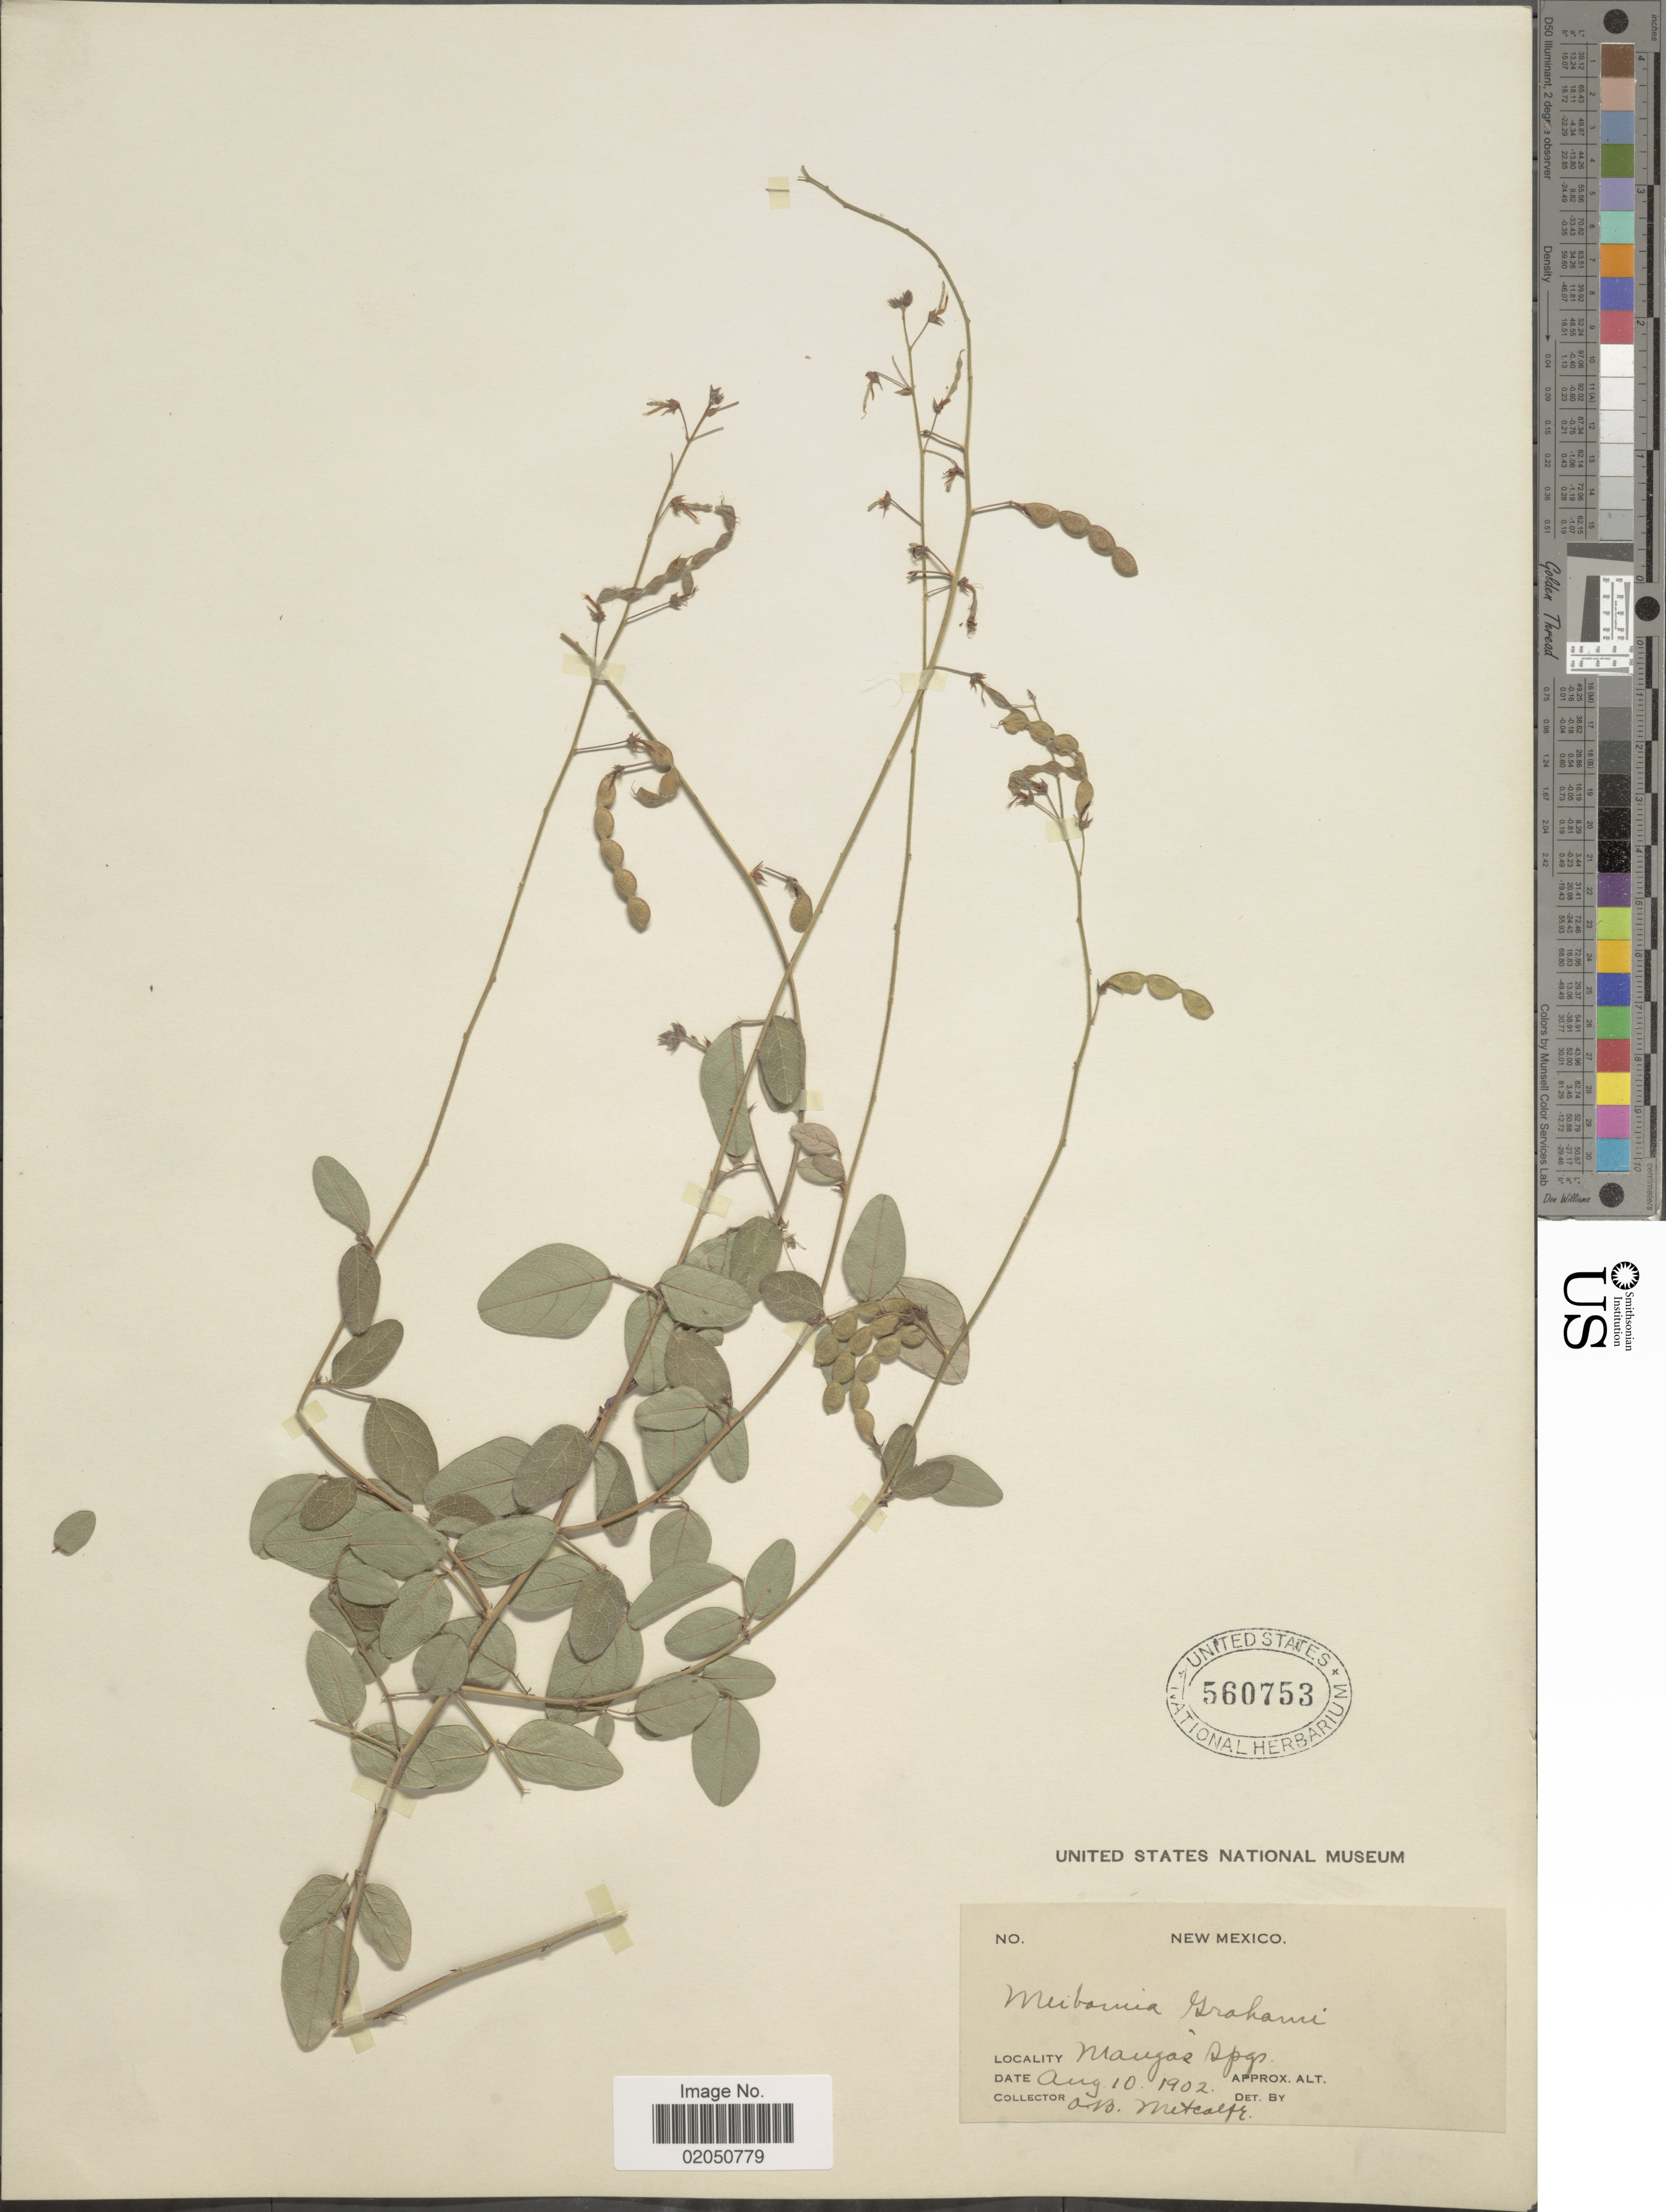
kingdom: Plantae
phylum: Tracheophyta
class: Magnoliopsida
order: Fabales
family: Fabaceae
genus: Desmodium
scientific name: Desmodium grahamii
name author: A. Gray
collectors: O. B. Metcalfe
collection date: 1902-08-10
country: United States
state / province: New Mexico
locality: Mangas Apgs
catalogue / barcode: US 560753